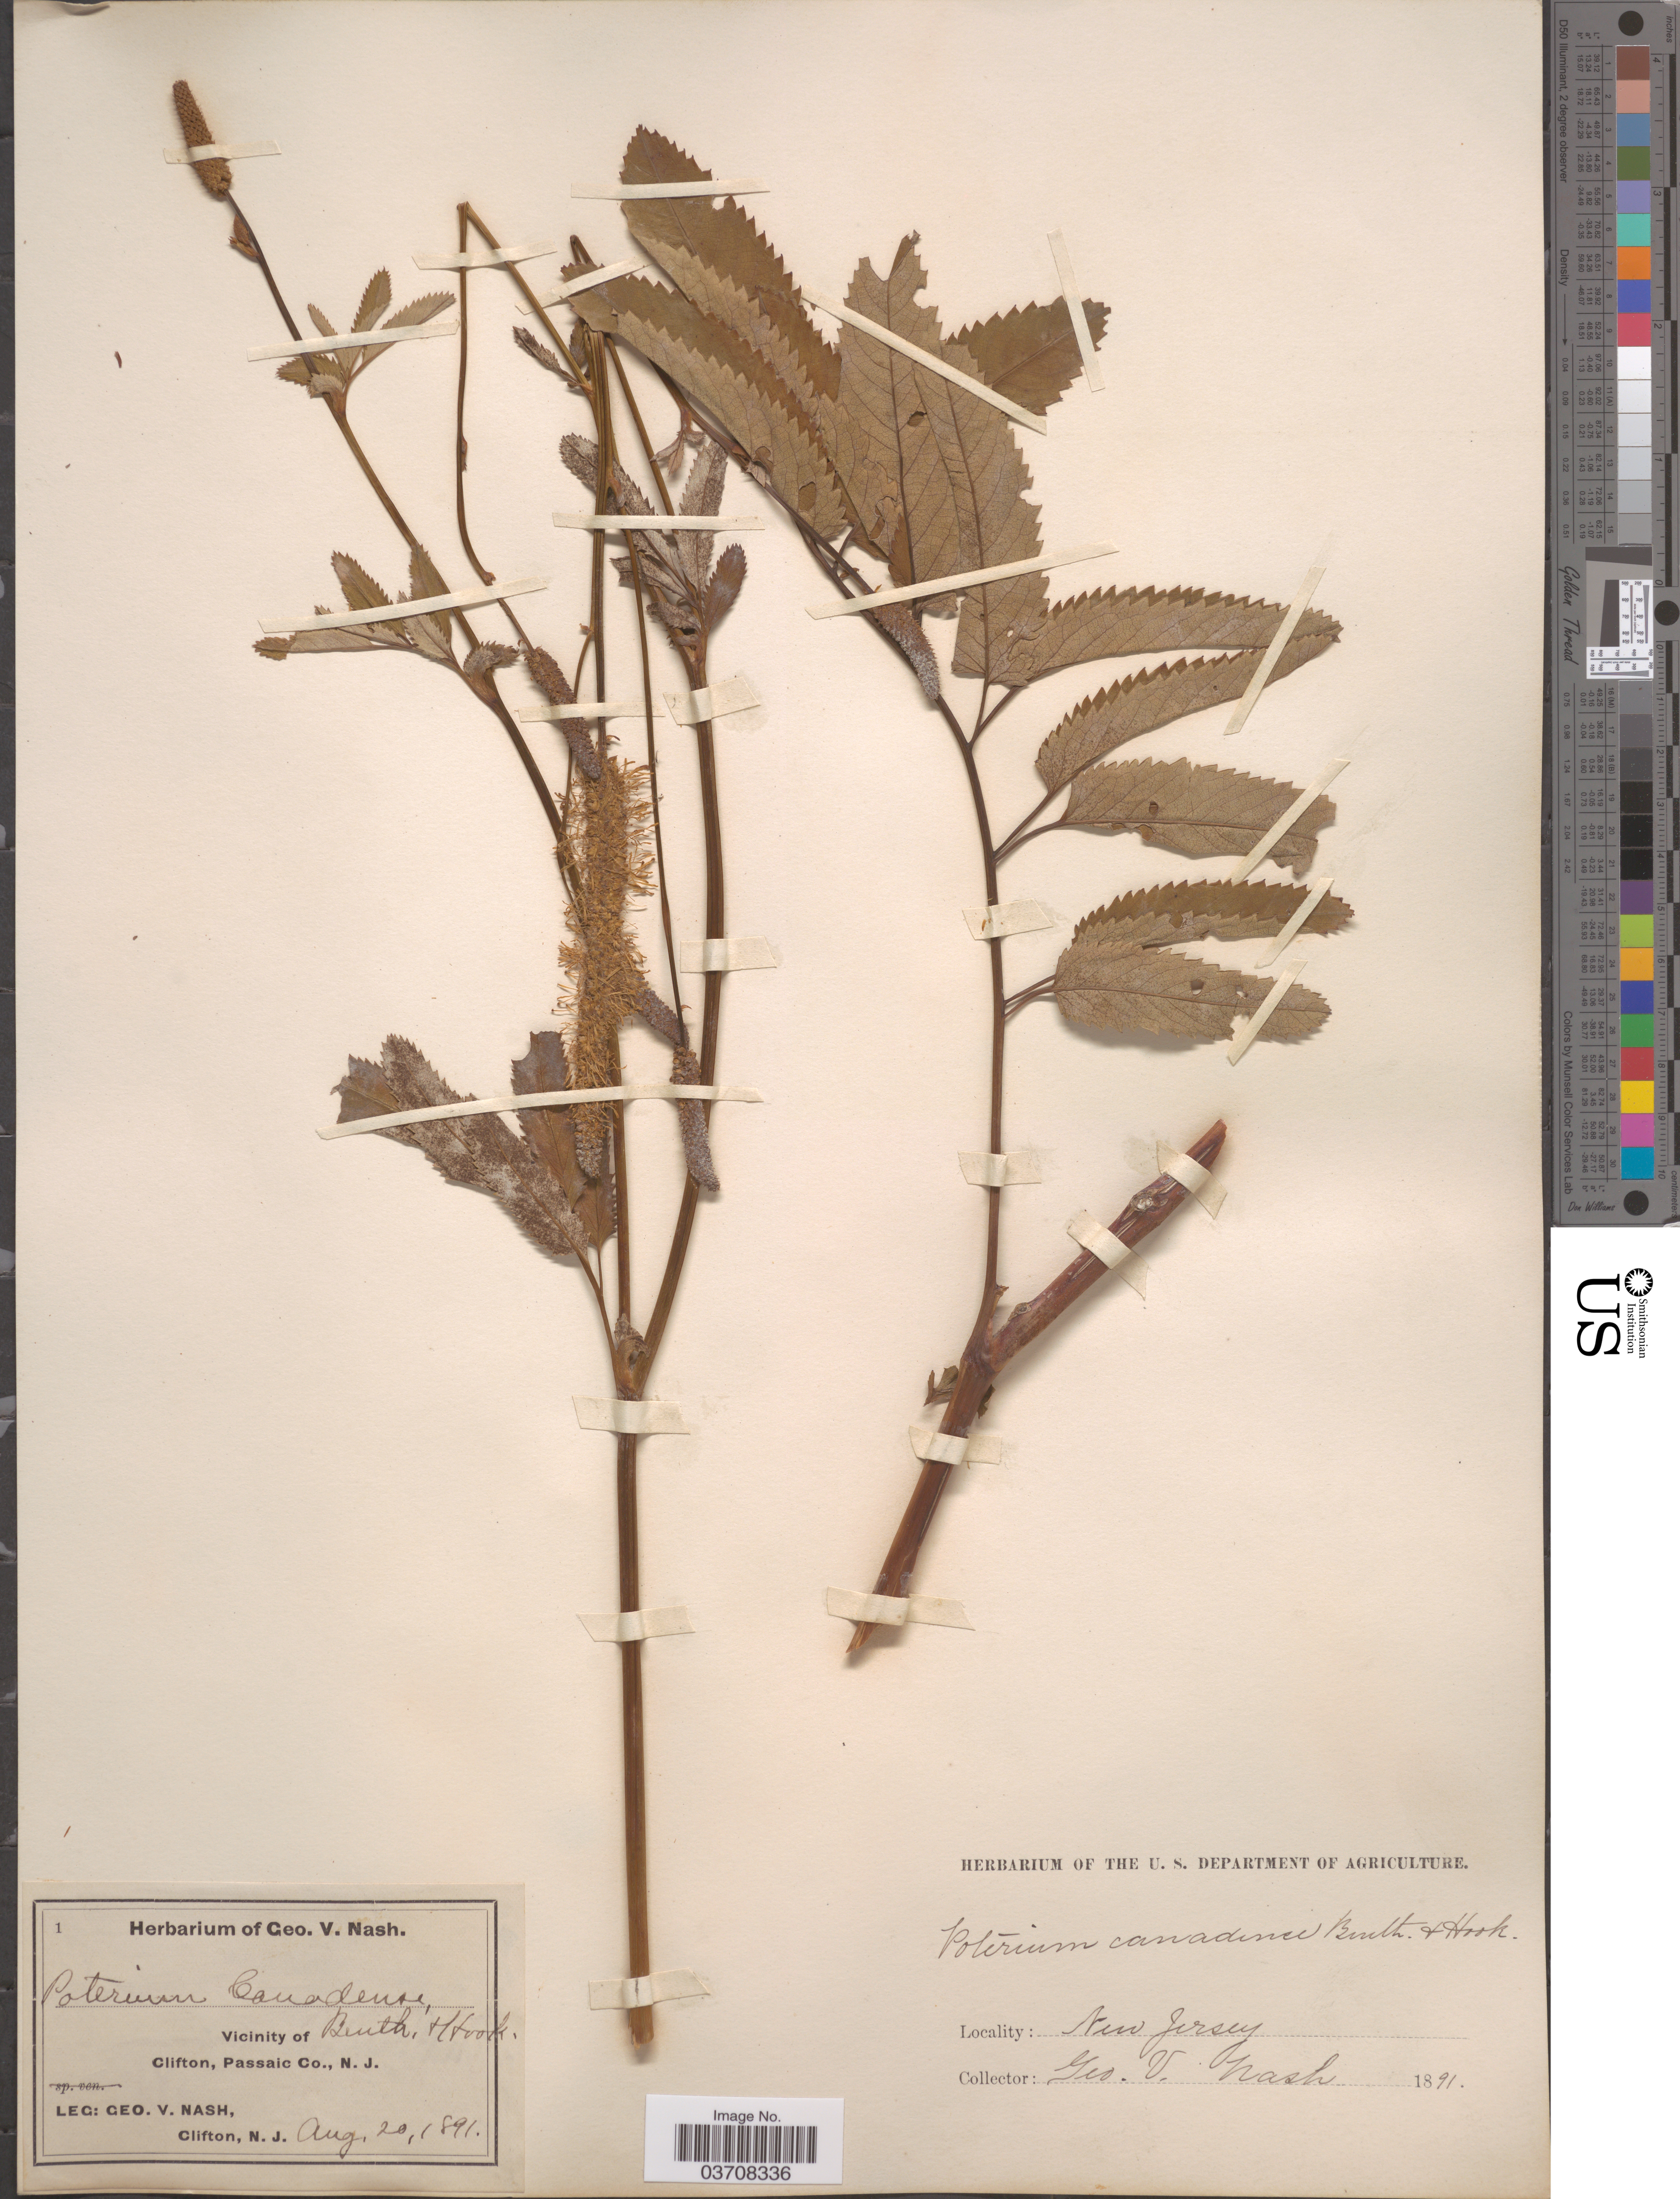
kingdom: Plantae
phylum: Tracheophyta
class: Magnoliopsida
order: Rosales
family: Rosaceae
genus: Sanguisorba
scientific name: Sanguisorba canadensis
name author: L.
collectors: G. V. Nash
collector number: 1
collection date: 1891-08-20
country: United States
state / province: New Jersey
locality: Vicinity of Clifton, Passaic Co.